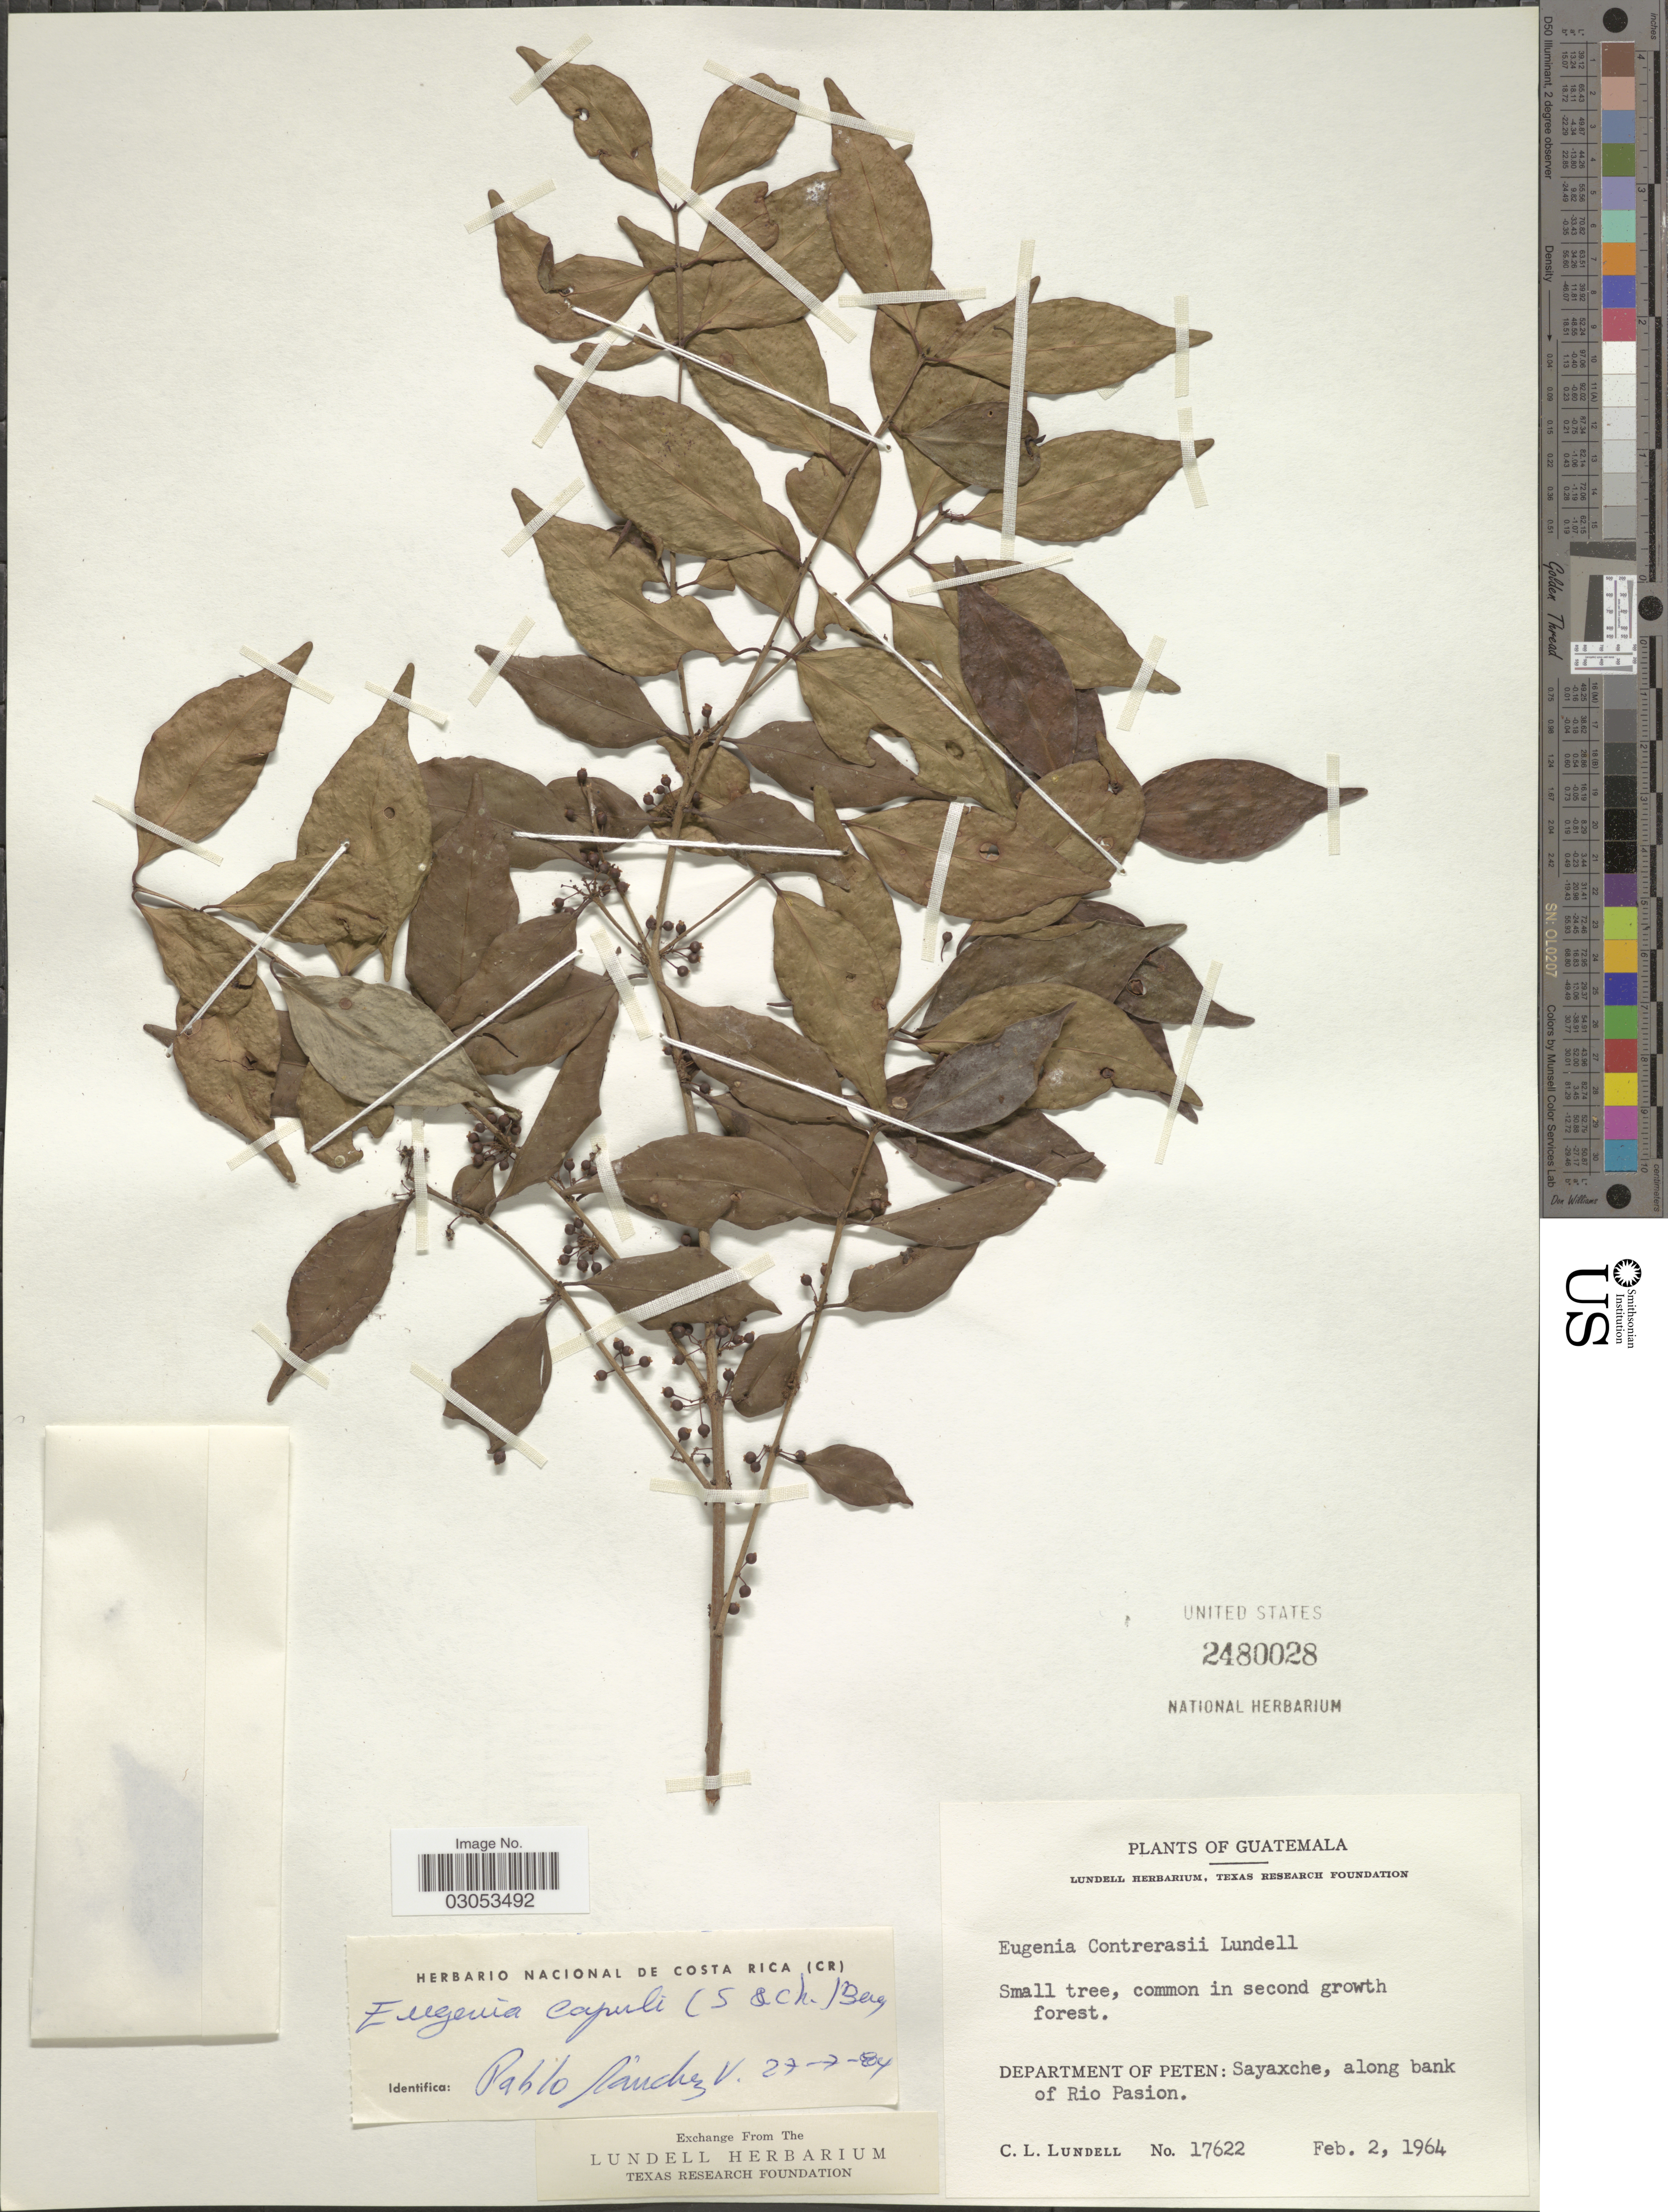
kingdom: Plantae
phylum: Tracheophyta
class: Magnoliopsida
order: Myrtales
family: Myrtaceae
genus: Eugenia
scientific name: Eugenia capuli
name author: (Schltdl. & Cham.) Hook. & Arn.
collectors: C. L. Lundell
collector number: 17622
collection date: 1964-02-02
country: Guatemala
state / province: El Petén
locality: Department of Peten: Sayaxche, along bank of Rio Pasion.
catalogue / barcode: US 2480028